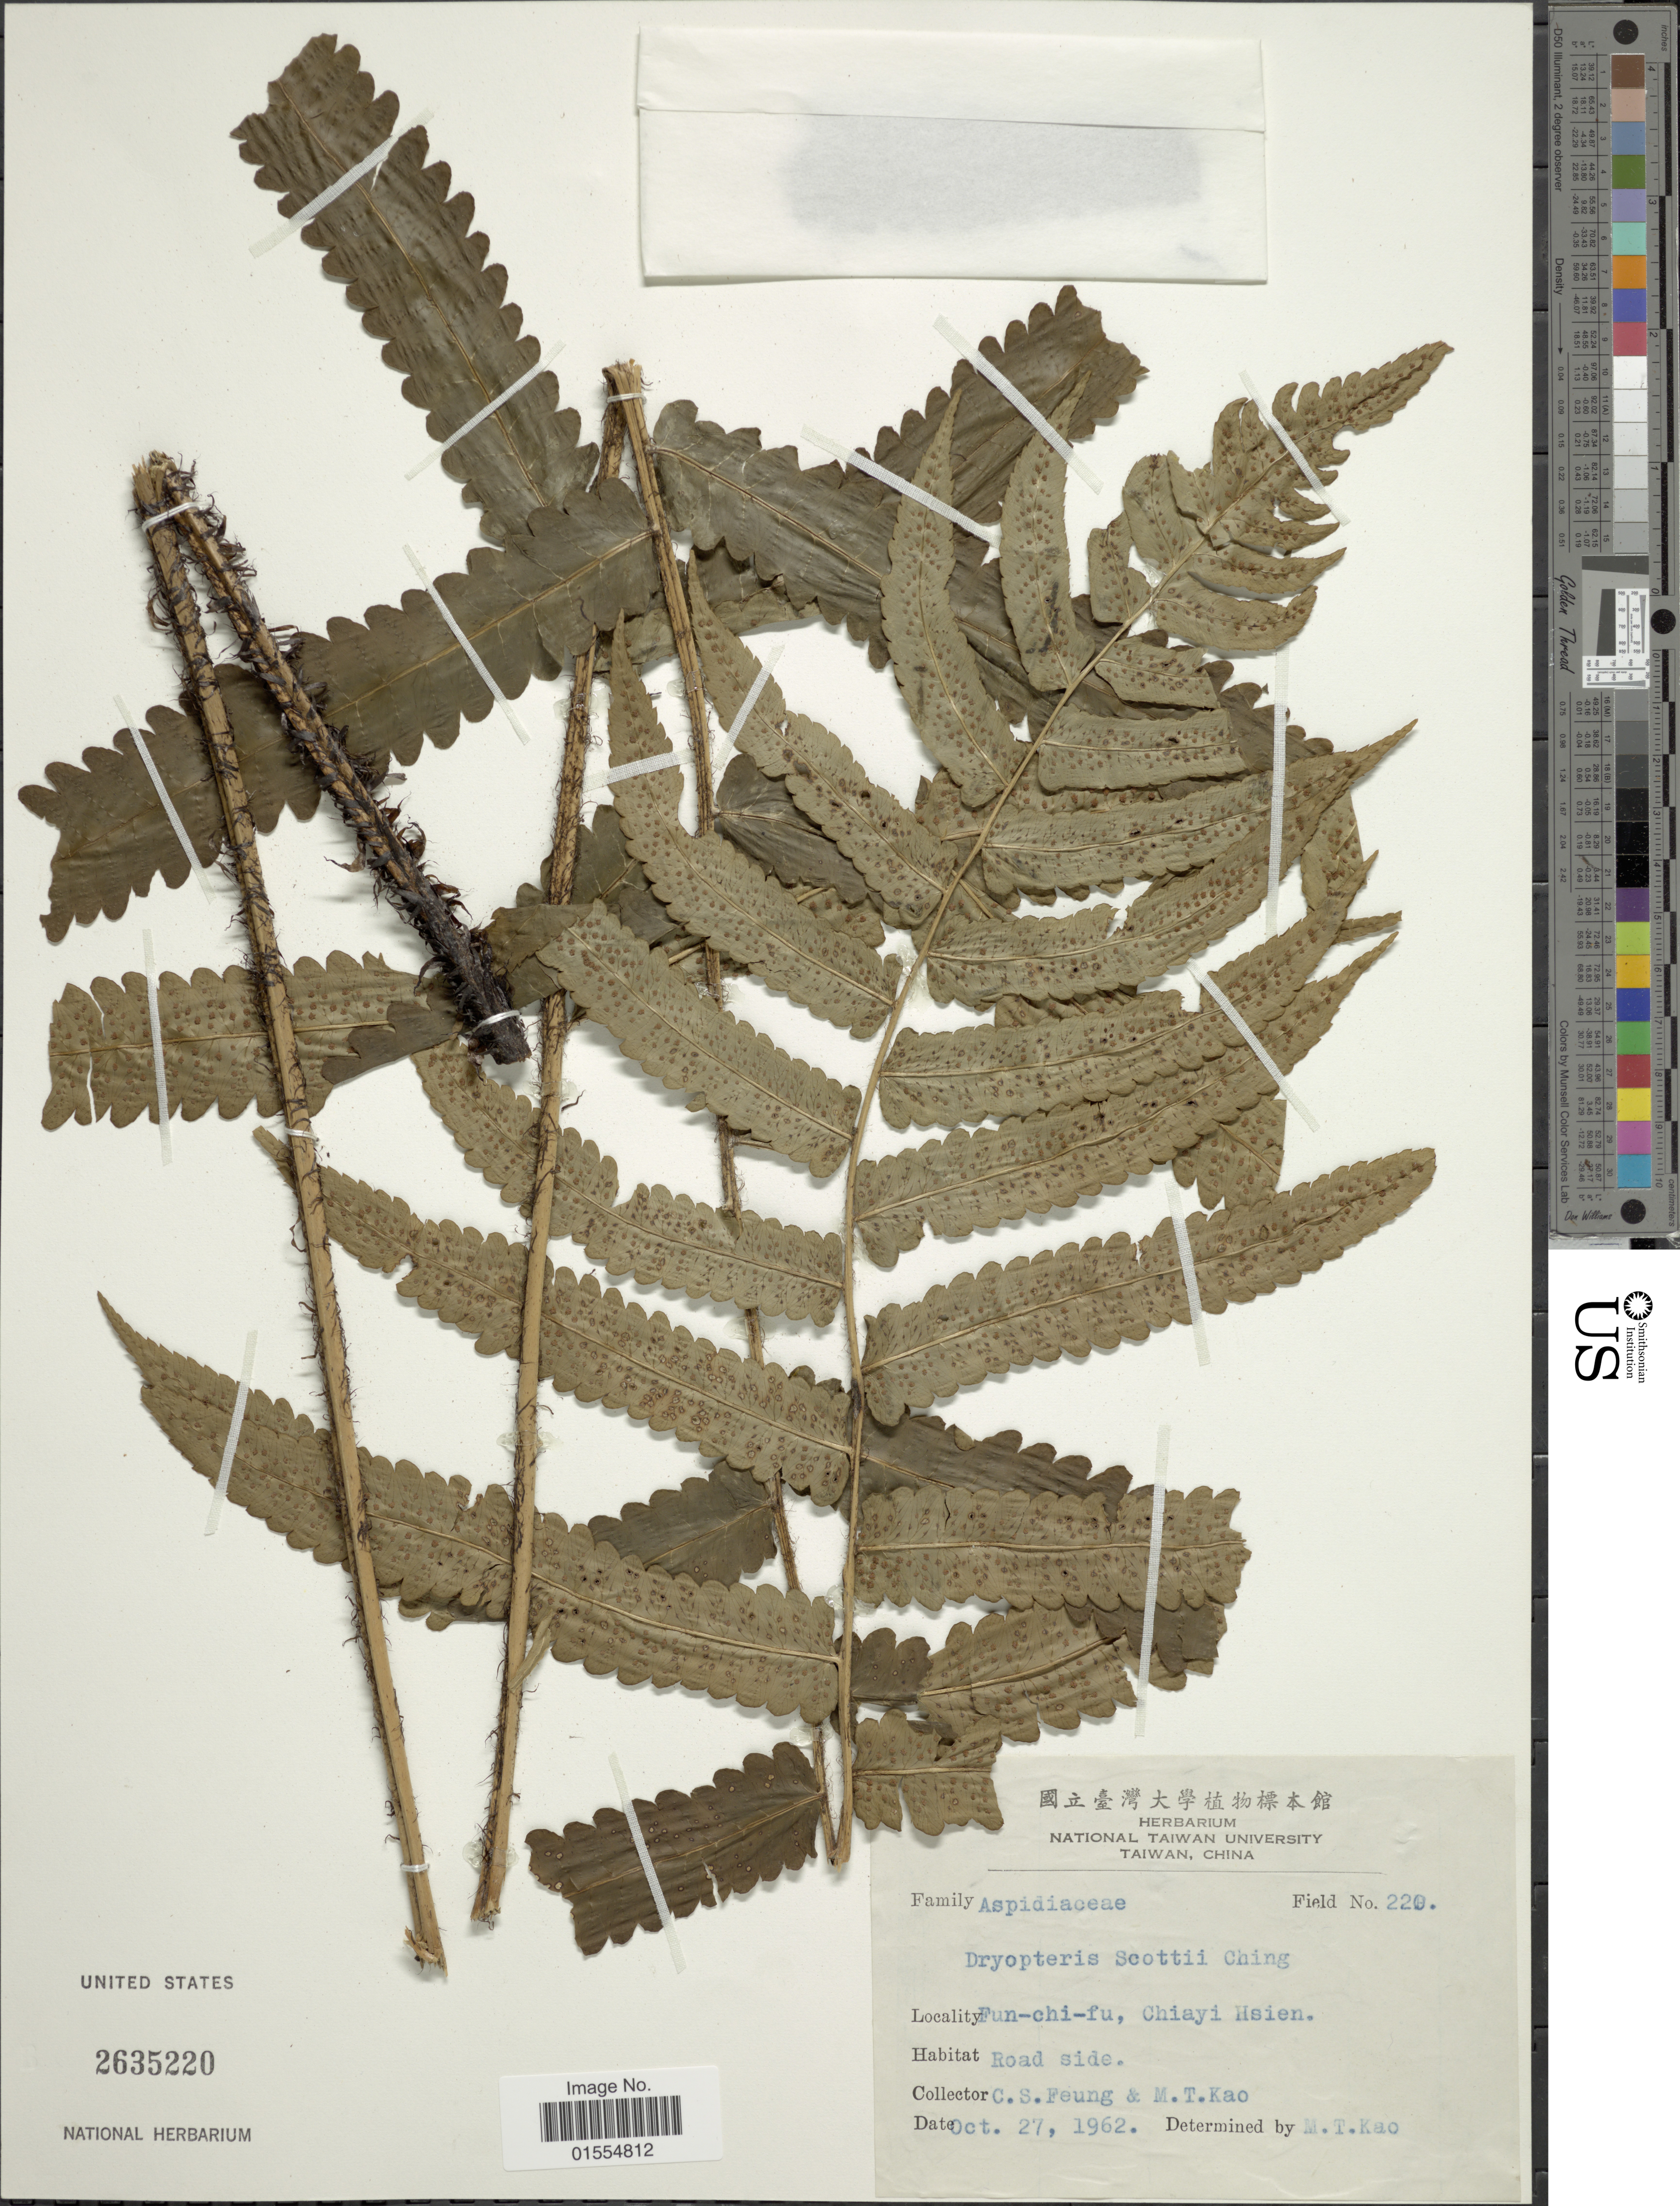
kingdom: Plantae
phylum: Tracheophyta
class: Polypodiopsida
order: Polypodiales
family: Dryopteridaceae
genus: Dryopteris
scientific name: Dryopteris scottii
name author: (Bedd.) Ching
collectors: C. Feung & M. T. Kao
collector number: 220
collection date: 1962-10-27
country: Taiwan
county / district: Chiayi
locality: Fun-chi-fu, Chiayi Hsien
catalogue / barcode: US 2635220